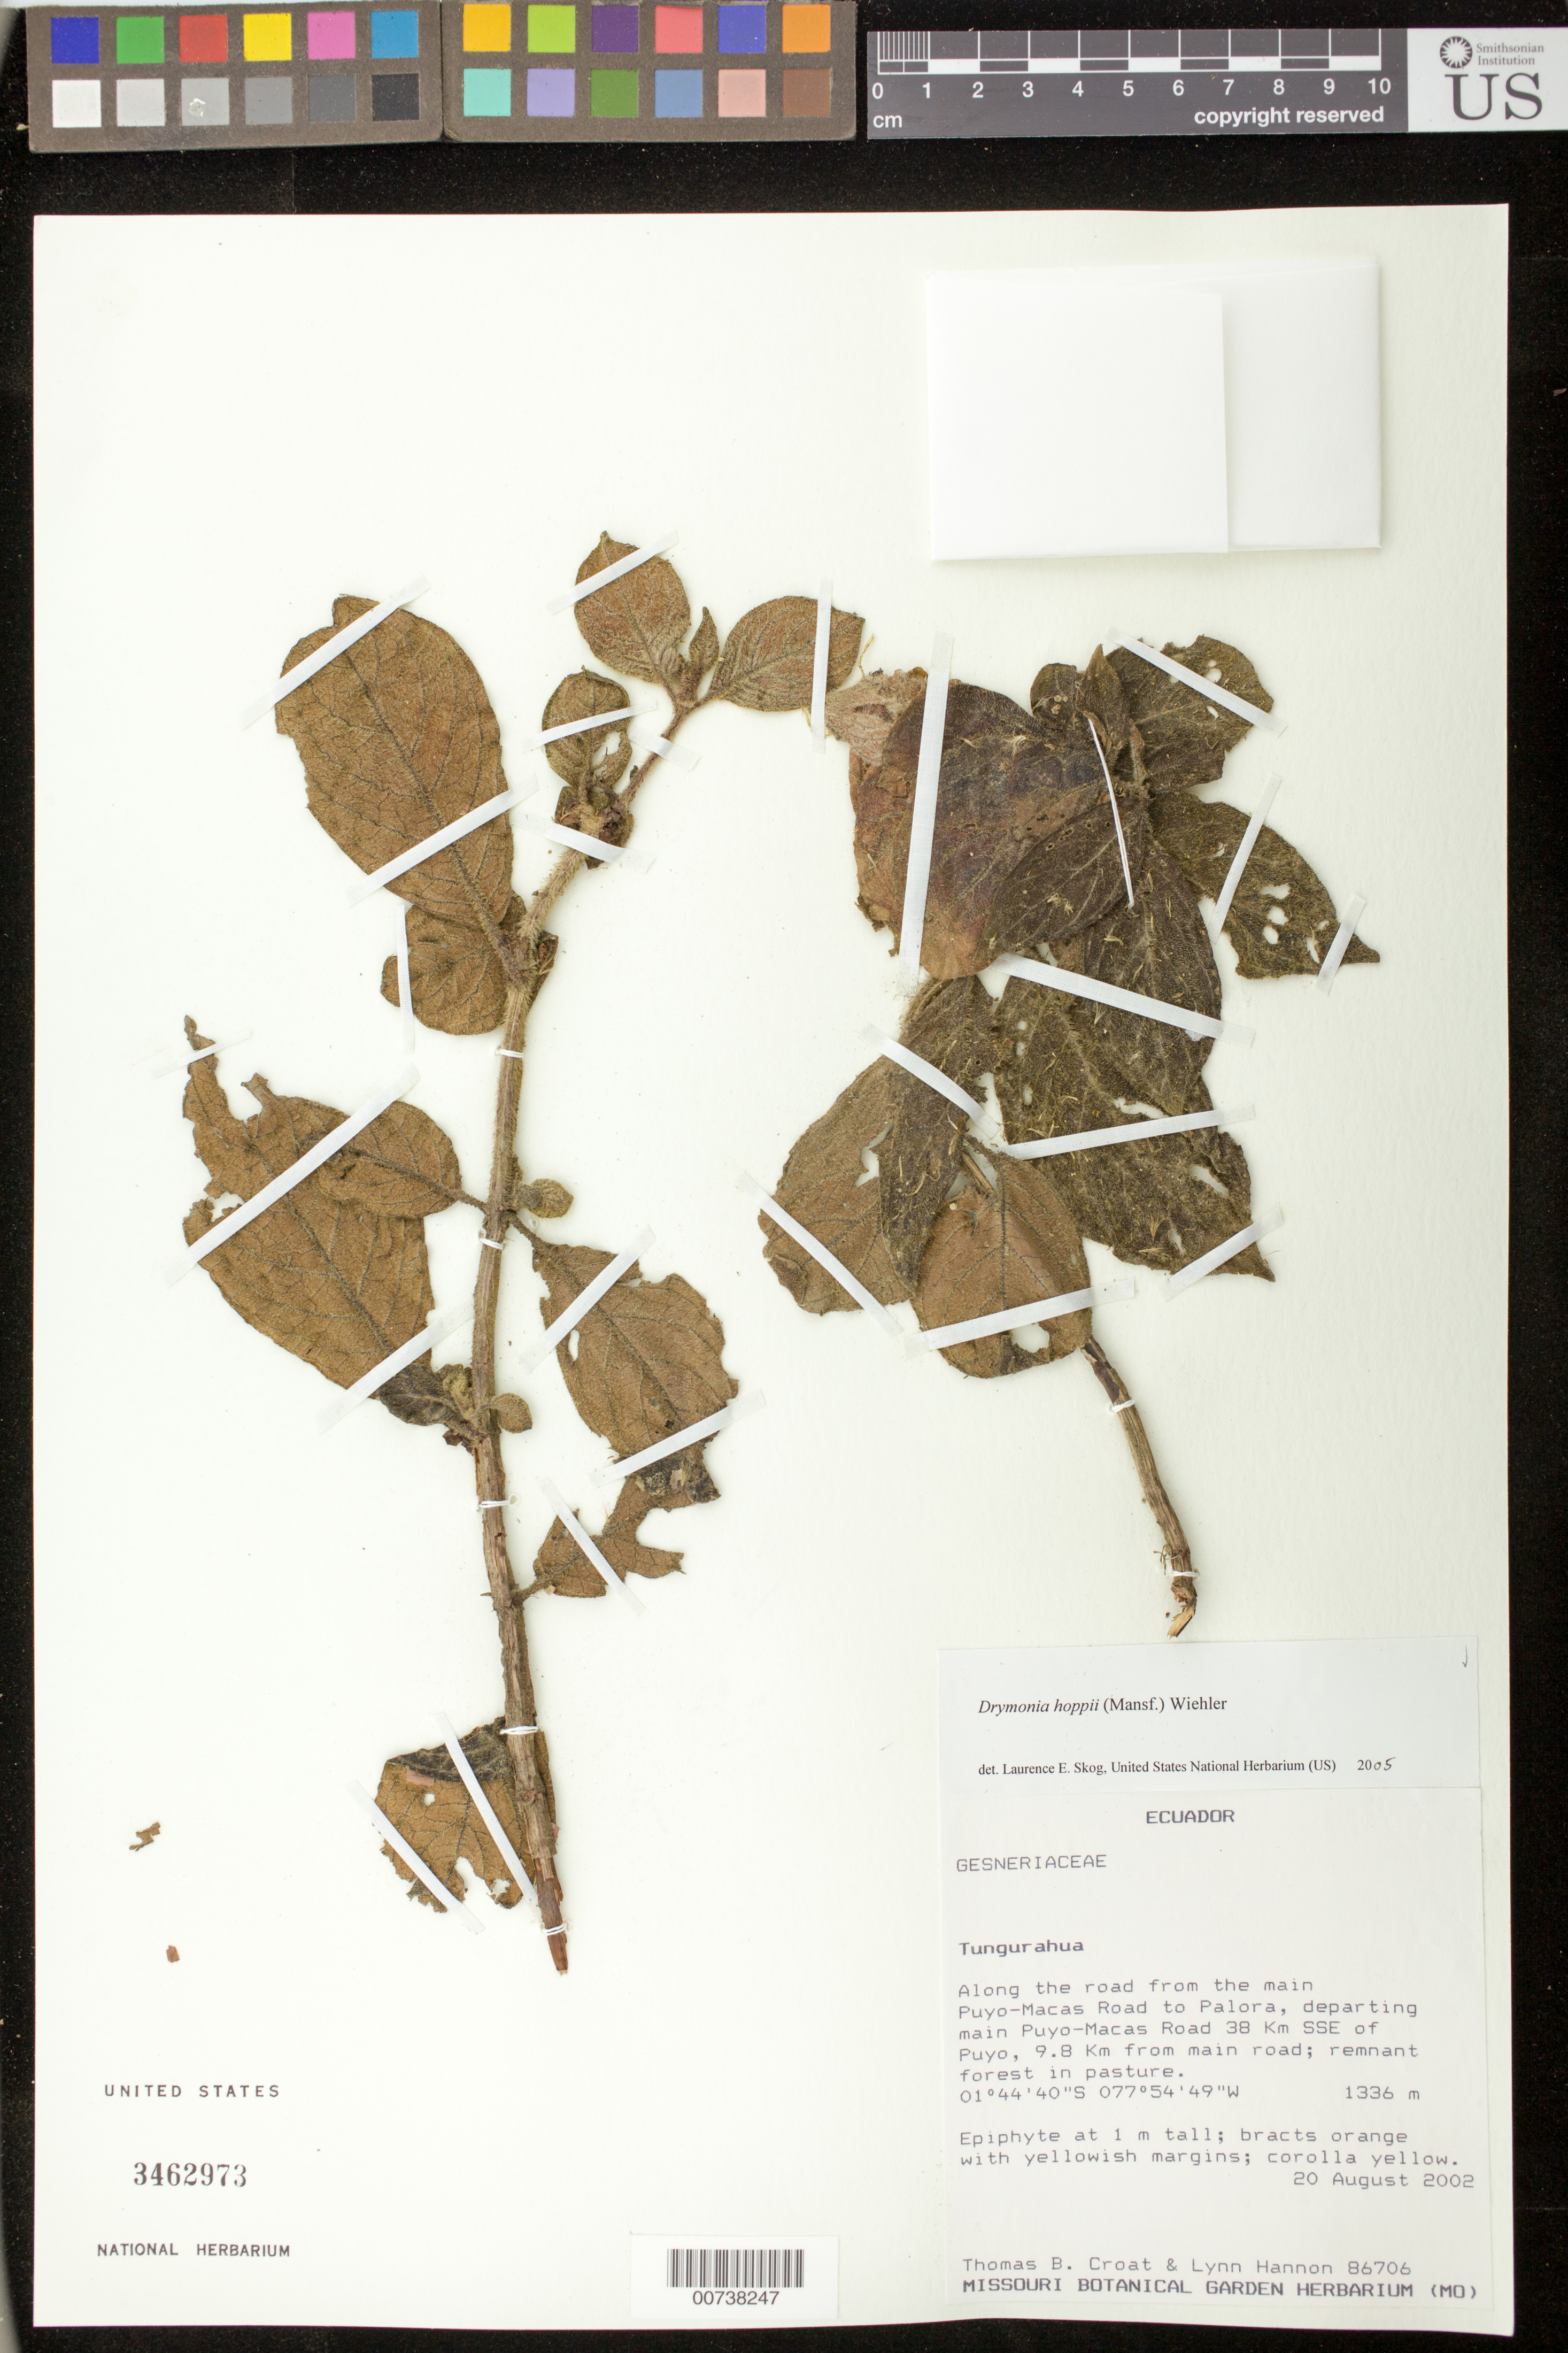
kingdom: Plantae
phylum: Tracheophyta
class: Magnoliopsida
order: Lamiales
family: Gesneriaceae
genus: Drymonia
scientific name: Drymonia hoppii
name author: (Mansf.) Wiehler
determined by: Skog, Laurence E.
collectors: T. B. Croat & L. Hannon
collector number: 86706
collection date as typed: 20 Aug 2002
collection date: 2002-08-20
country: Ecuador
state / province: Tungurahua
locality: Along the road from the main Puyo-Macas Road to Palora, departing main Puyo-Macas Road 38 km SSE of Puyo, 9.8 km from main road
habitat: Remnant forest in pasture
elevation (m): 1336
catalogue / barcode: US 3462973